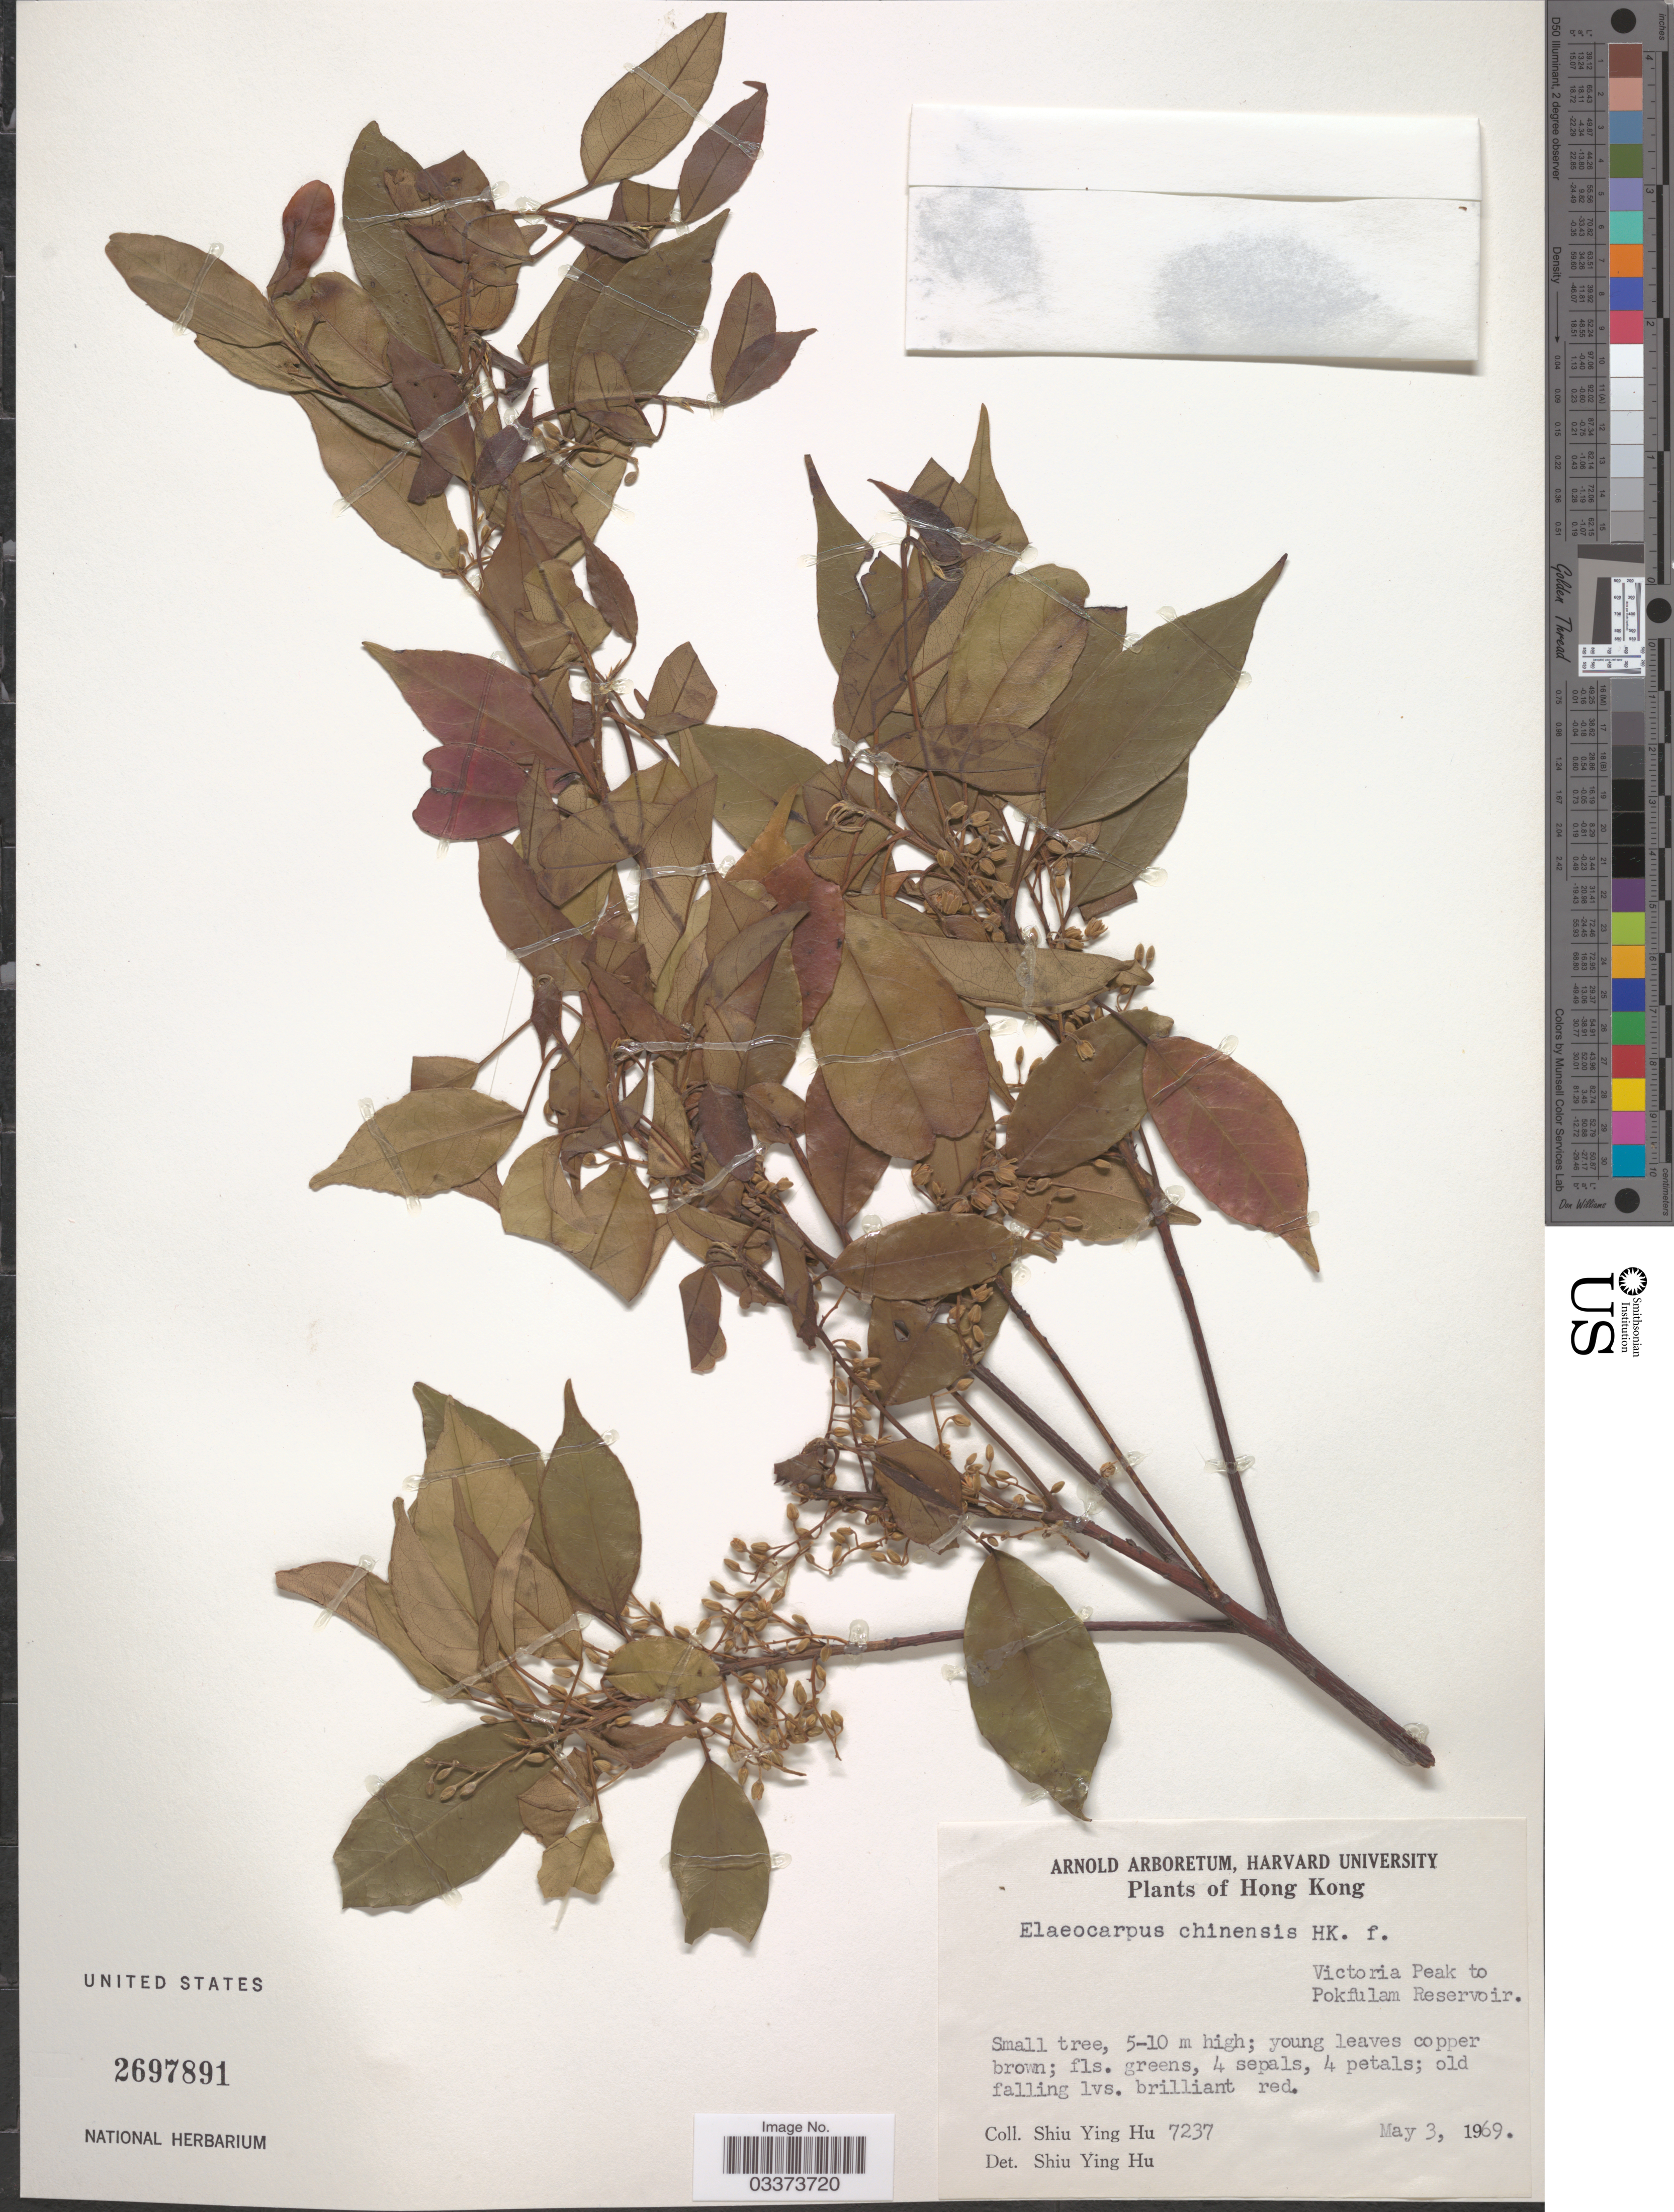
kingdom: Plantae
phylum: Tracheophyta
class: Magnoliopsida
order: Oxalidales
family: Elaeocarpaceae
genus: Elaeocarpus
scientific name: Elaeocarpus chinensis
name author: (A. Gray & Ch) Hook. f.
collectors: S. Y. Hu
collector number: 7237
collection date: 1969-05-03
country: China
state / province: Hong Kong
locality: Victoria Peak to Pokfulam Reservoir.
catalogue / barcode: US 2697891